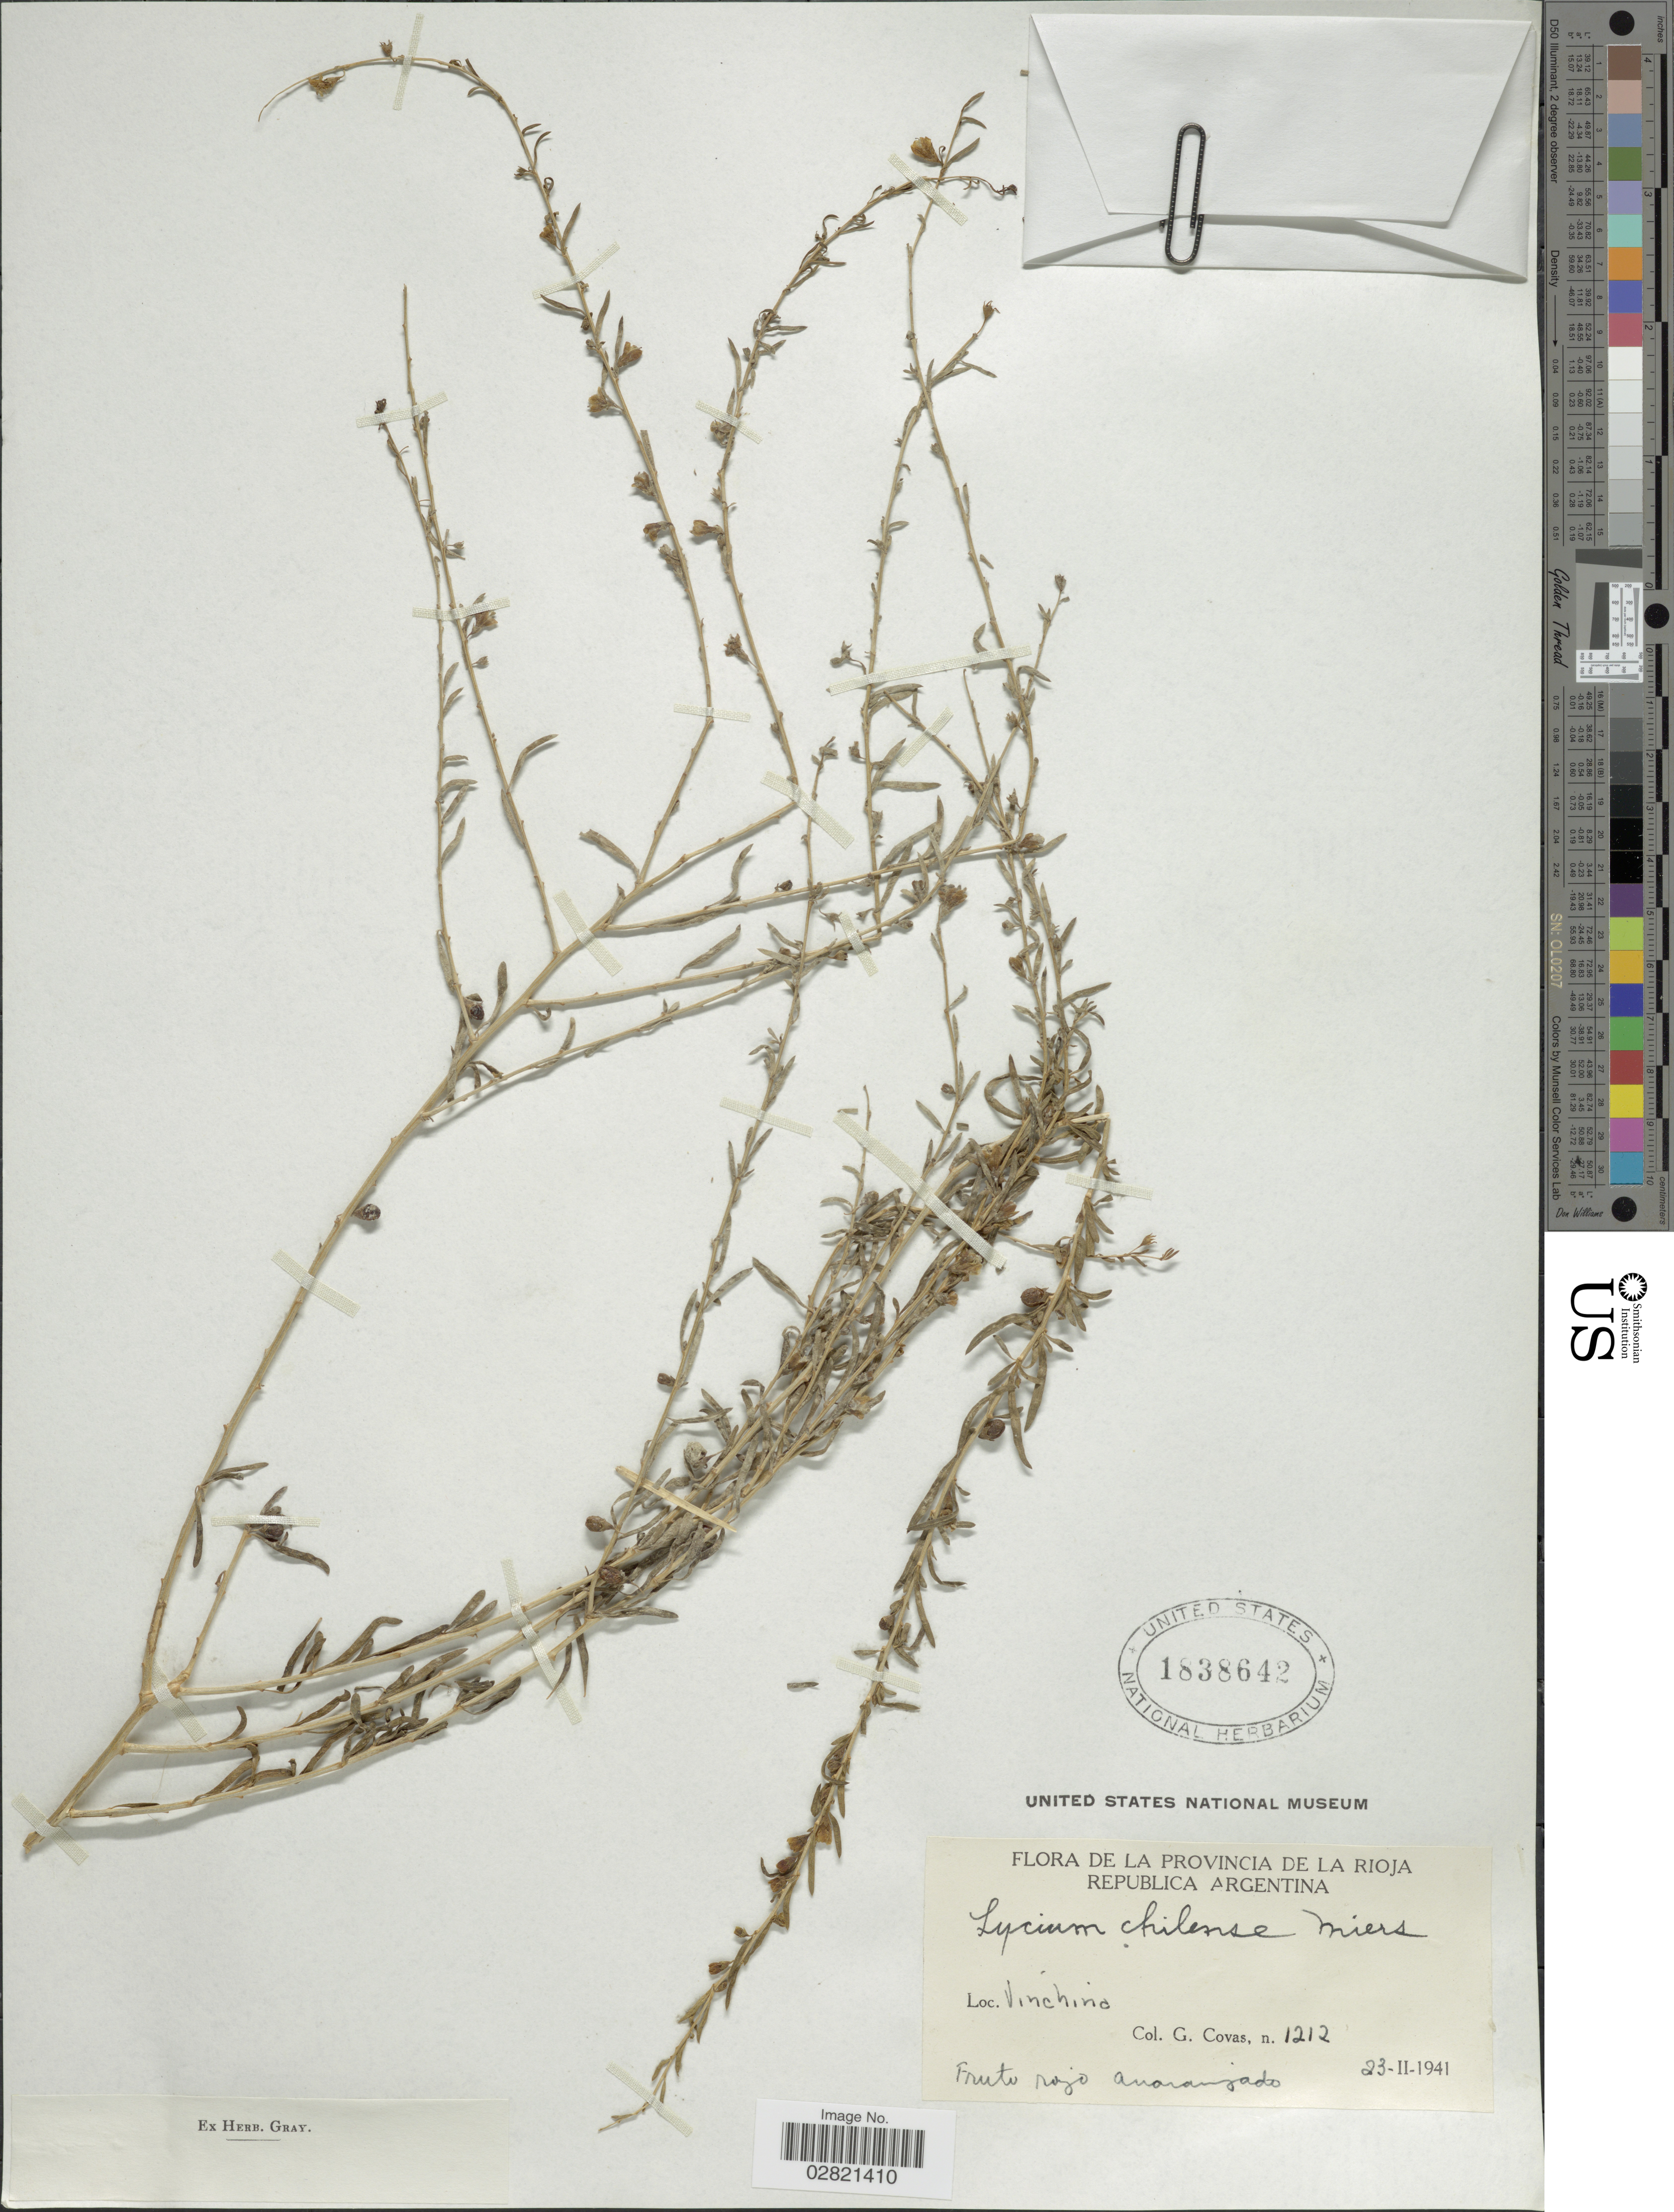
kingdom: Plantae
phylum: Tracheophyta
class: Magnoliopsida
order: Solanales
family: Solanaceae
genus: Lycium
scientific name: Lycium chilense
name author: Bertero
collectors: G. Covas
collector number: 1212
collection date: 1941-02-23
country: Argentina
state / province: La Rioja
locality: Provincia de La Rioja. Republica Argentina. Vinchina.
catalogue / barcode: US 1838642